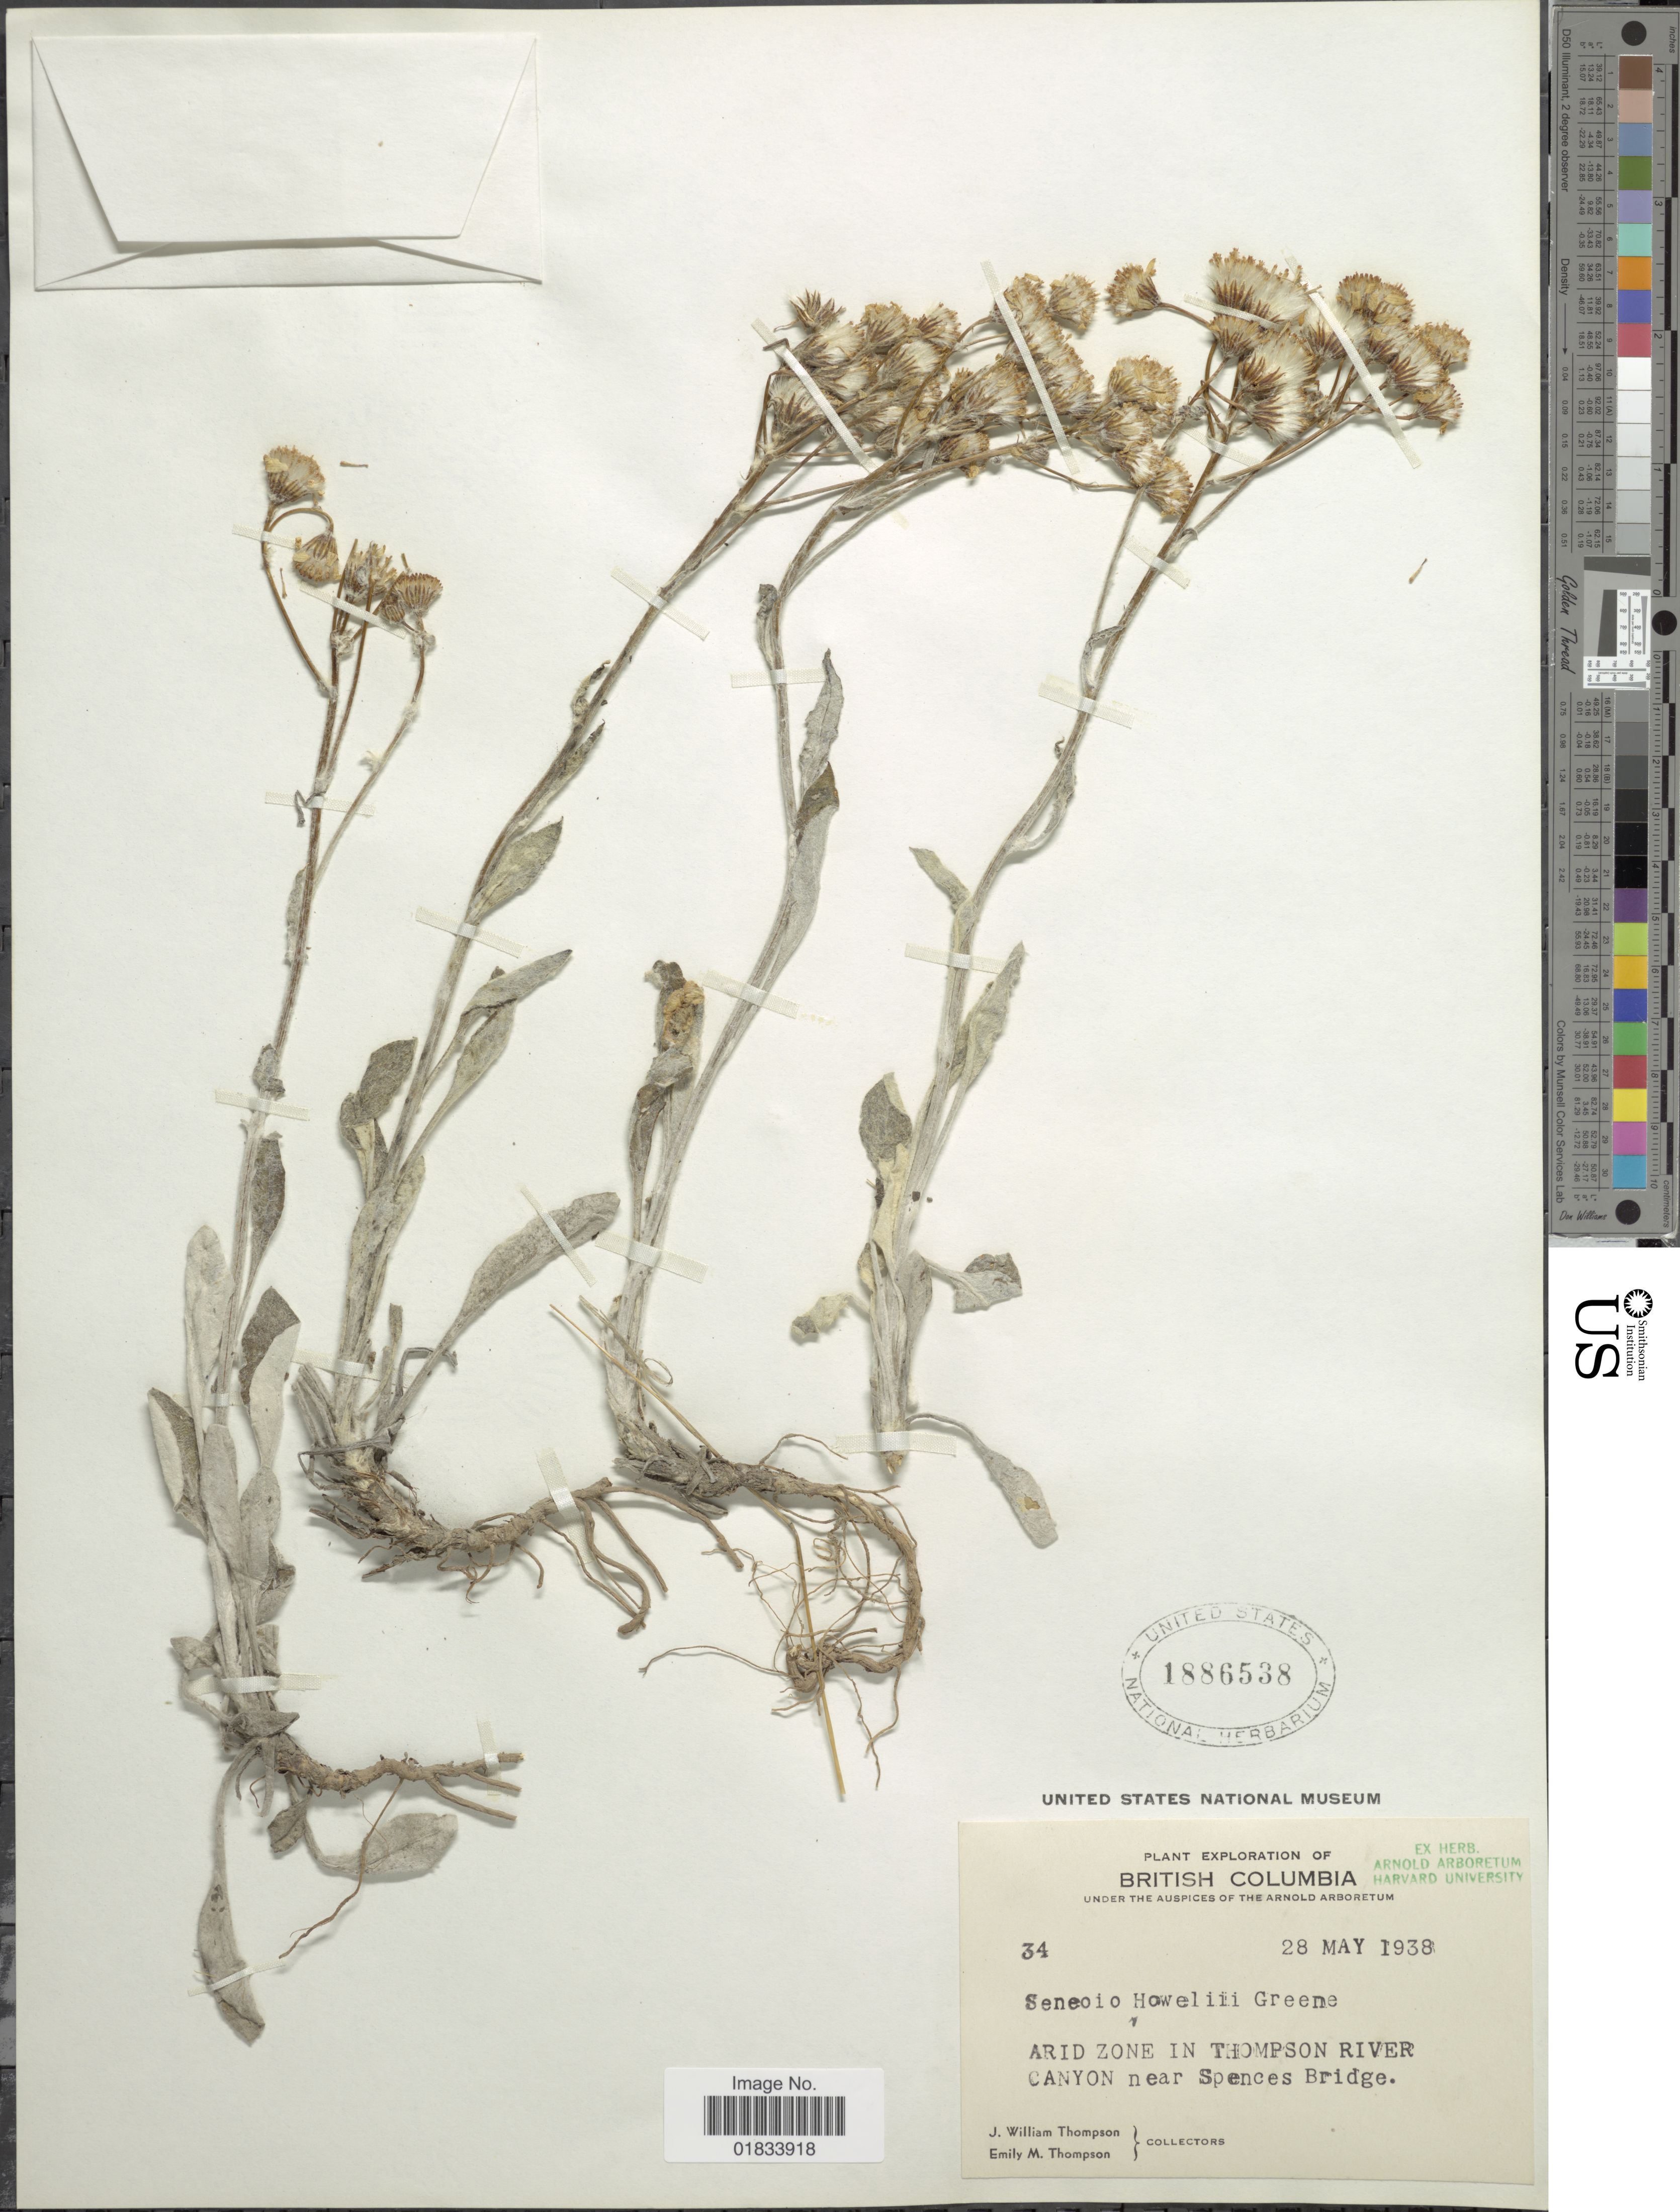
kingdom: Plantae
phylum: Tracheophyta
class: Magnoliopsida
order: Asterales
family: Asteraceae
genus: Packera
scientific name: Packera cana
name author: (Hook.) W.A. Weber & Á. Löve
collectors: J. W. Thompson & E. M. Thompson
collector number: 34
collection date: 1938-05-28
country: Canada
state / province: British Columbia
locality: Arid Zone in Thompson River Canyon near Spences Bridge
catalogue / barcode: US 1886538